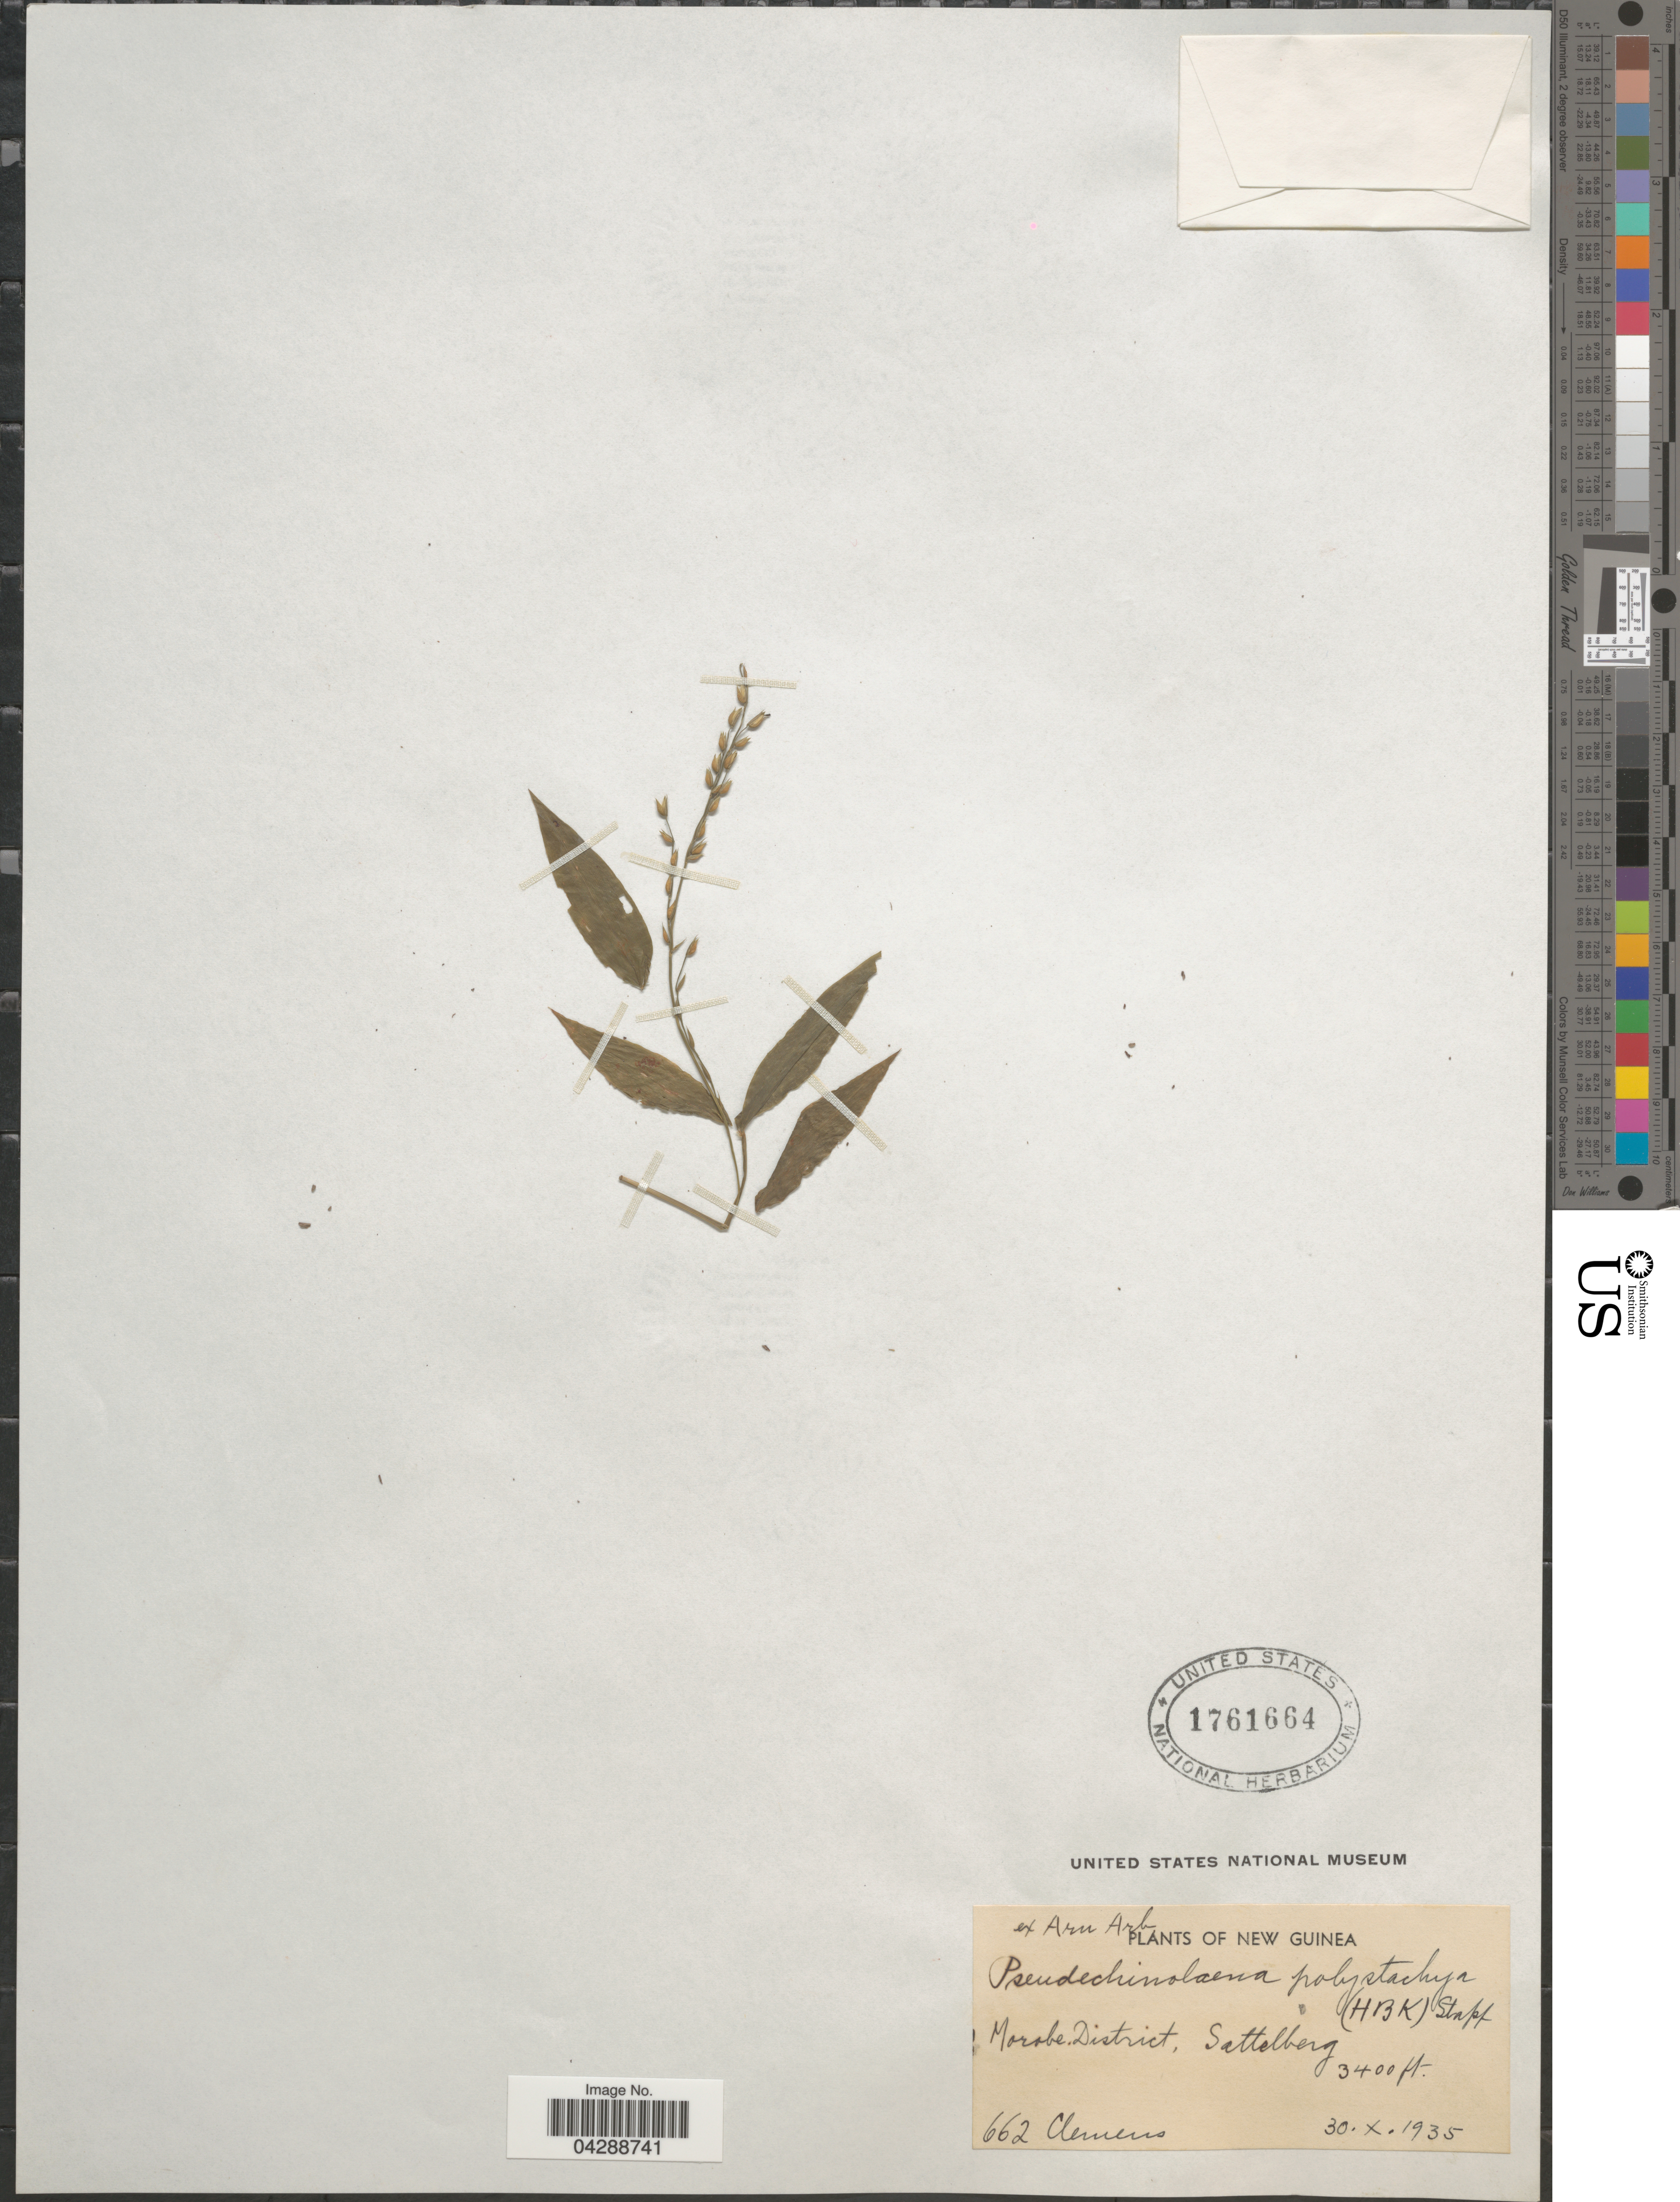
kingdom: Plantae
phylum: Tracheophyta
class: Liliopsida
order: Poales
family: Poaceae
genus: Pseudechinolaena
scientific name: Pseudechinolaena polystachya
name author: (Kunth) Stapf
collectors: -. Clemens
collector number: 662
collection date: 1935-10-30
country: Papua New Guinea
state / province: Morobe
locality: New Guinea. Morobe District, Sattelberg.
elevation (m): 1036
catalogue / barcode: US 1761664